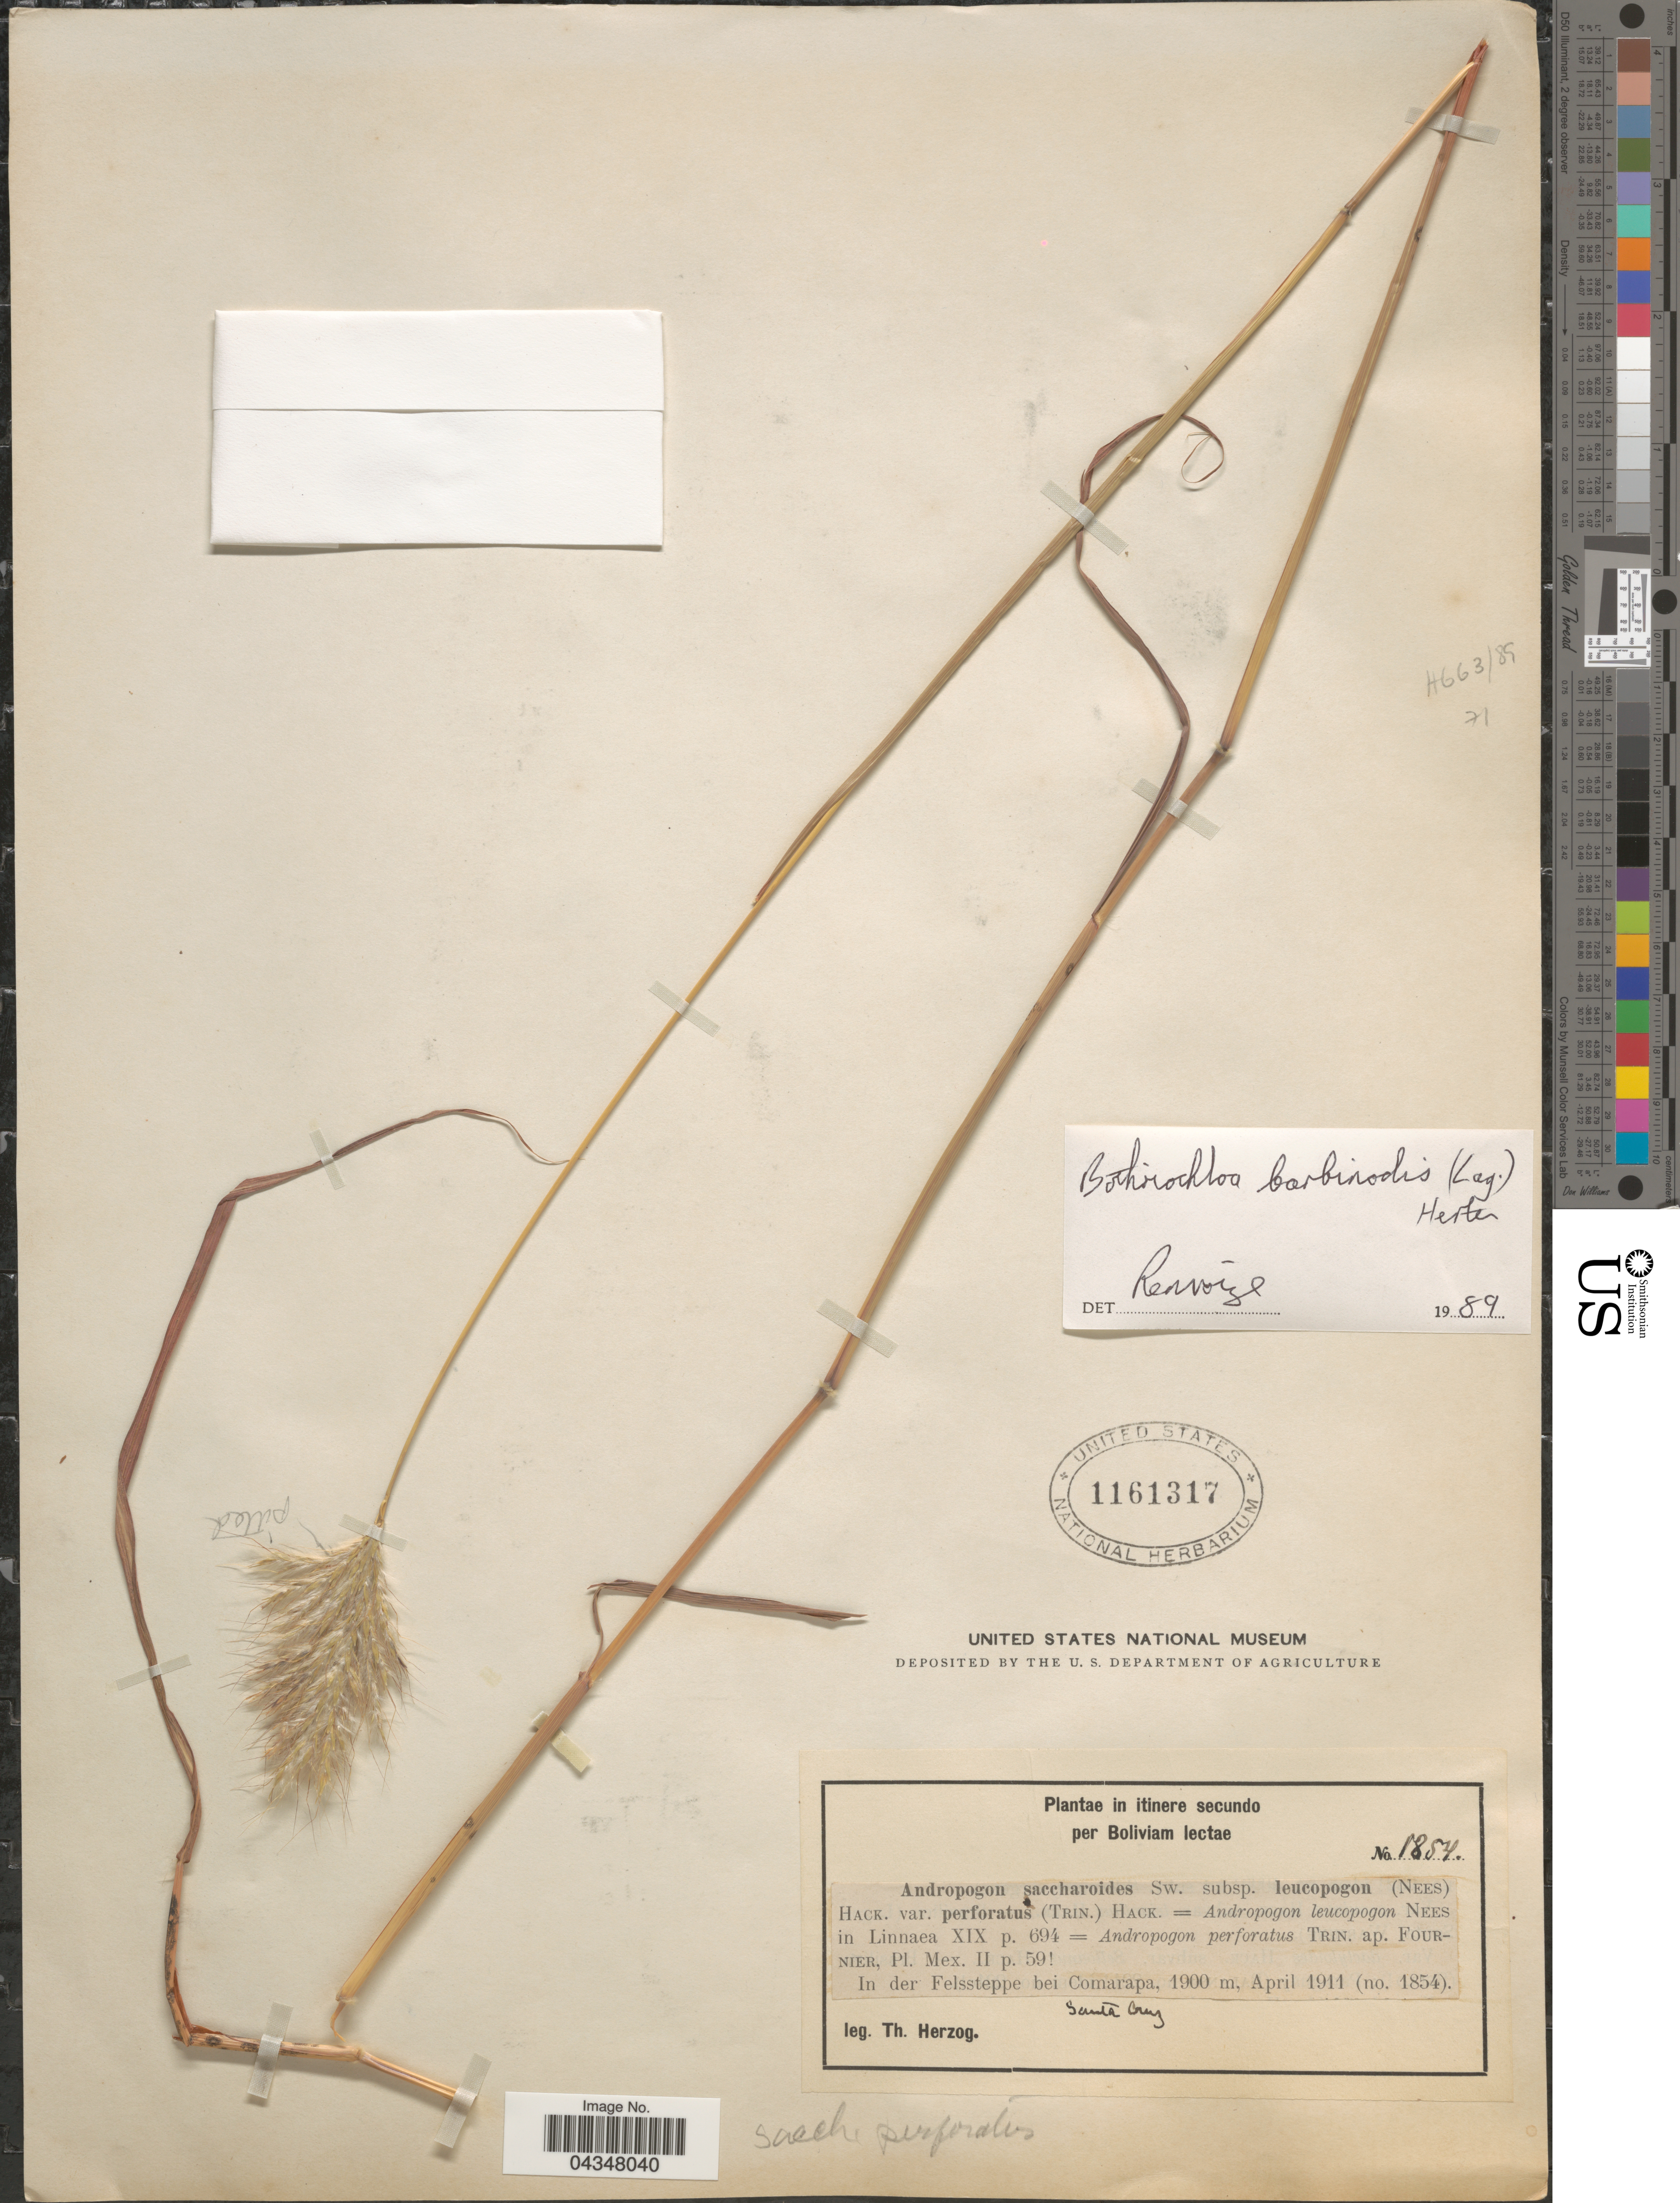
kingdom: Plantae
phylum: Tracheophyta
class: Liliopsida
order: Poales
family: Poaceae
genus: Bothriochloa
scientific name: Bothriochloa barbinodis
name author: (Lag.) Herter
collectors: T. Herzog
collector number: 1854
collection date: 1911-04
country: Bolivia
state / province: Santa Cruz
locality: In der Felssteppe bei Comarapa.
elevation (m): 1900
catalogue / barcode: US 1161317